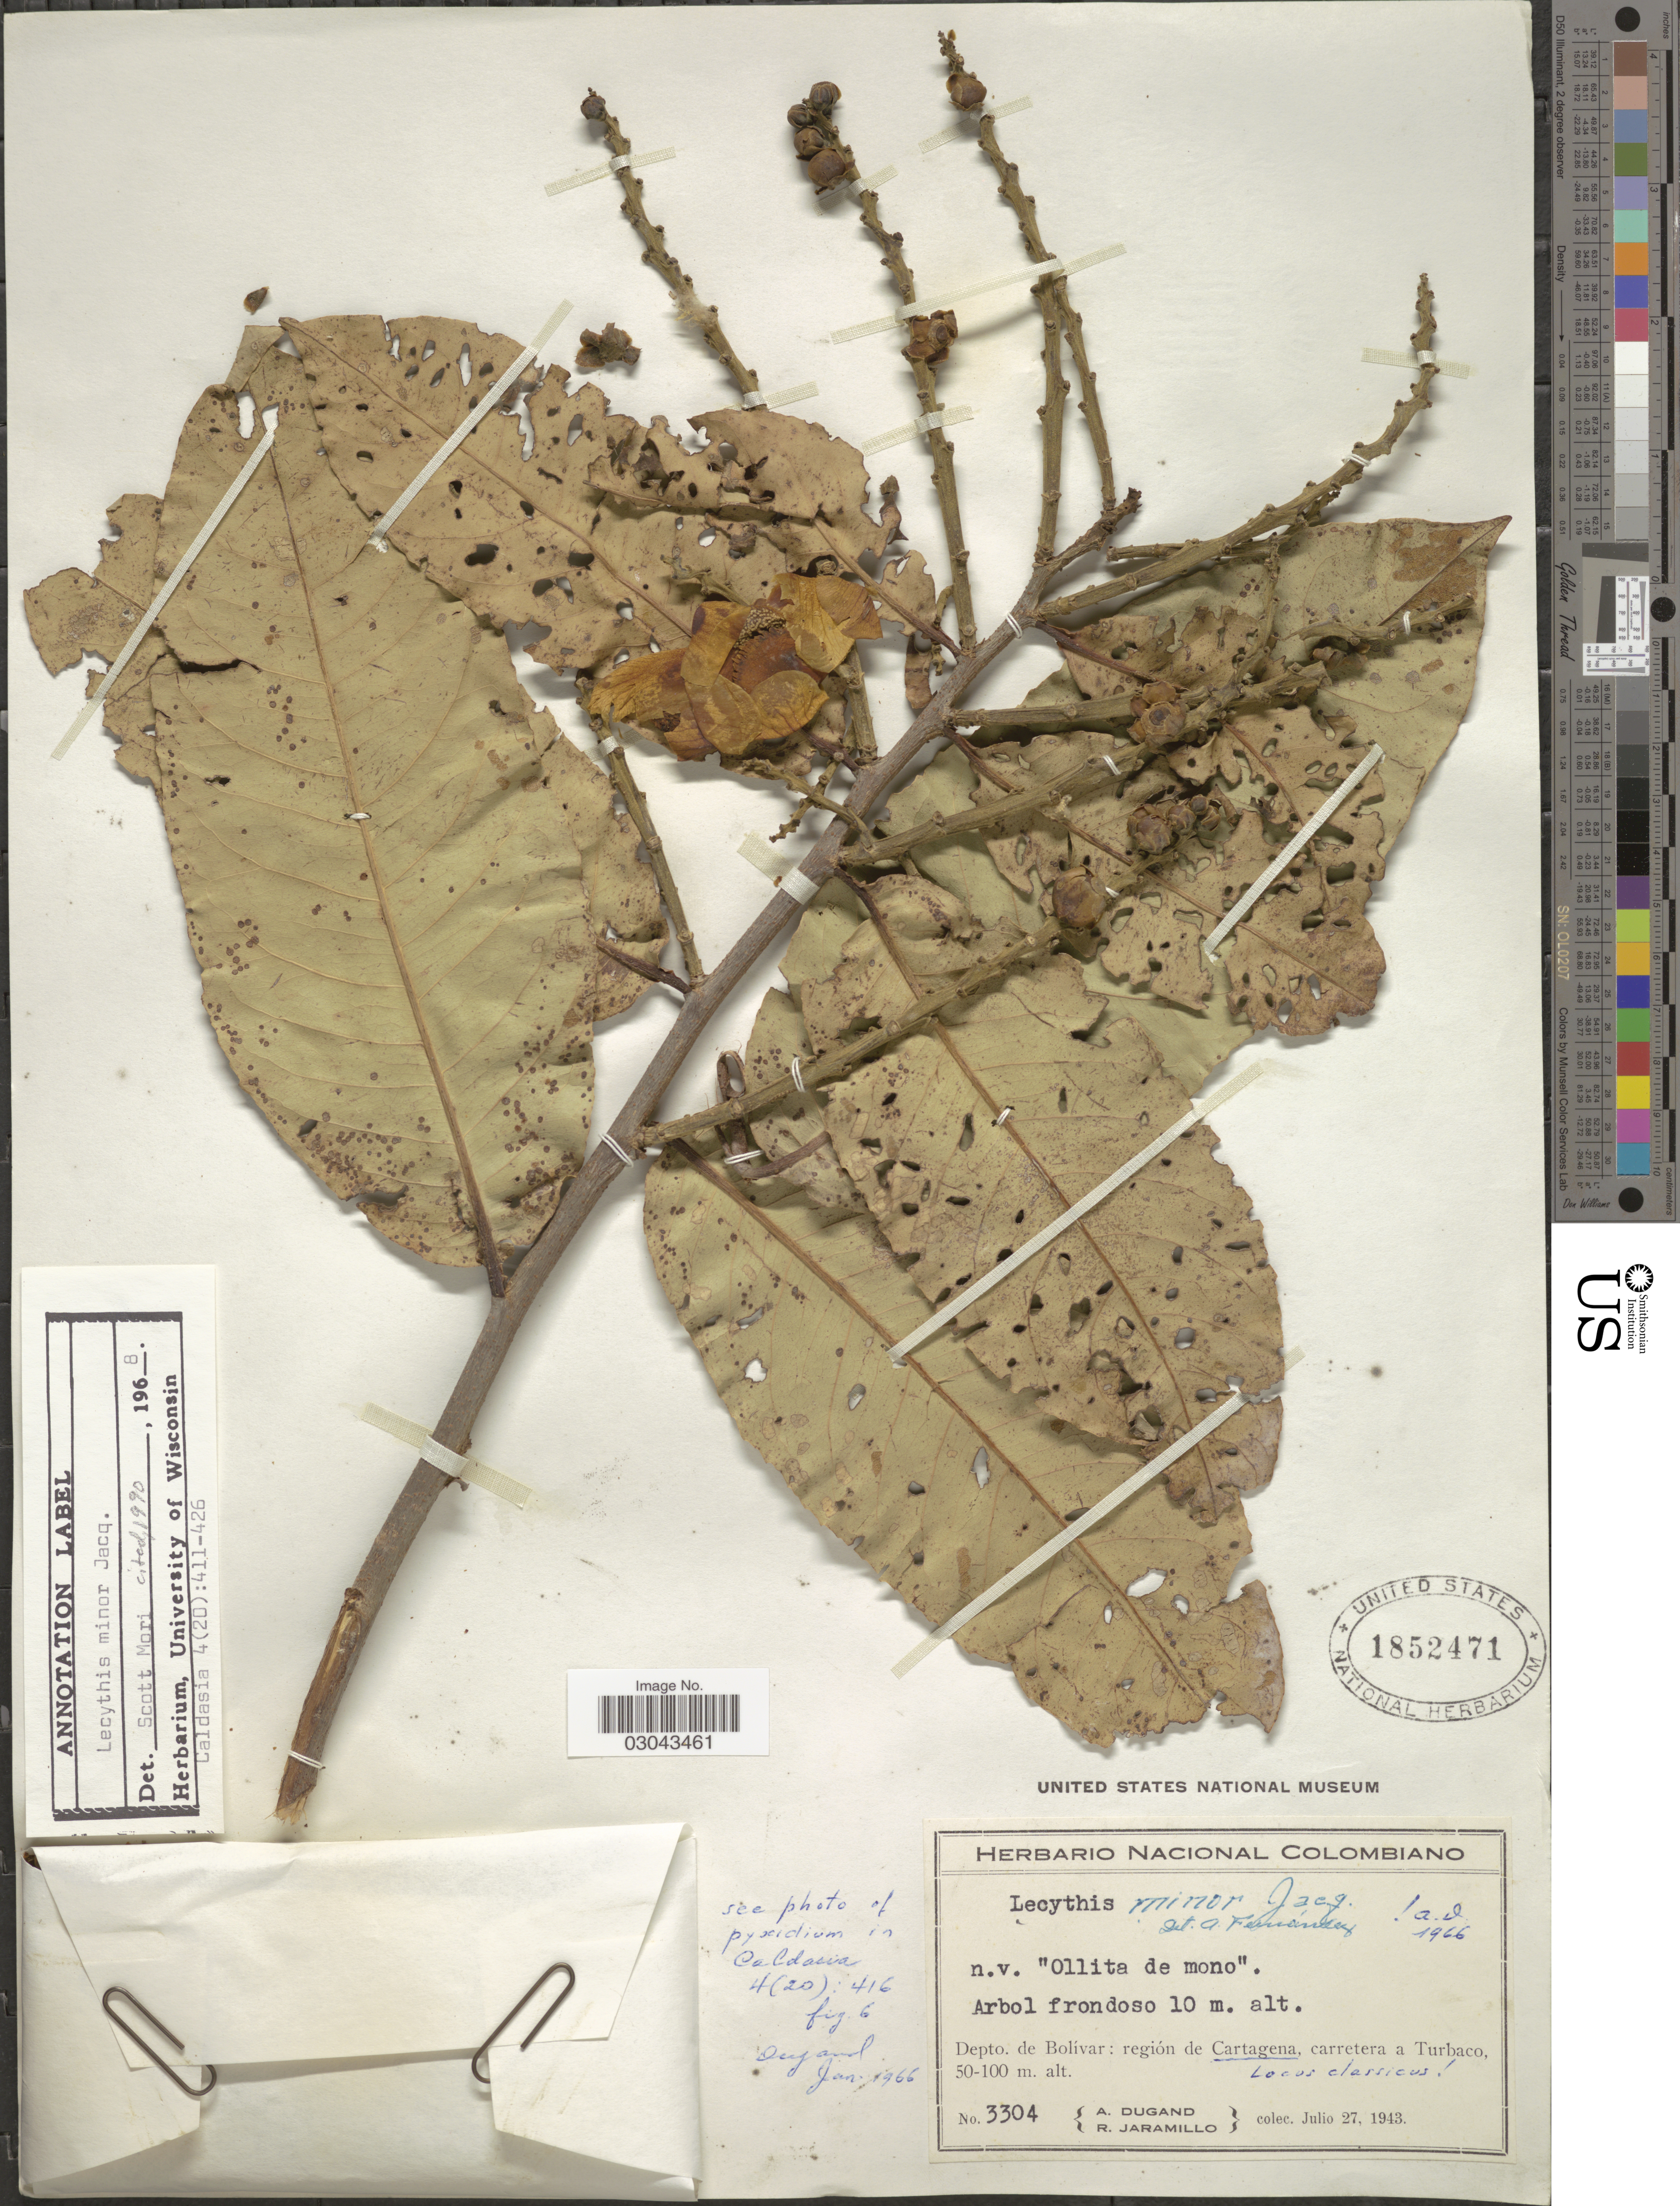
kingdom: Plantae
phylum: Tracheophyta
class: Magnoliopsida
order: Ericales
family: Lecythidaceae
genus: Lecythis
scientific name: Lecythis minor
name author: Jacq.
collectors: A. Dugand & R. Jaramillo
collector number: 3304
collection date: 1943-07-27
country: Colombia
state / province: Bolívar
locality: Depto. de Bolívar: región de Cartagena, carretera a Turbaco.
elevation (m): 50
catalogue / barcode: US 1852471